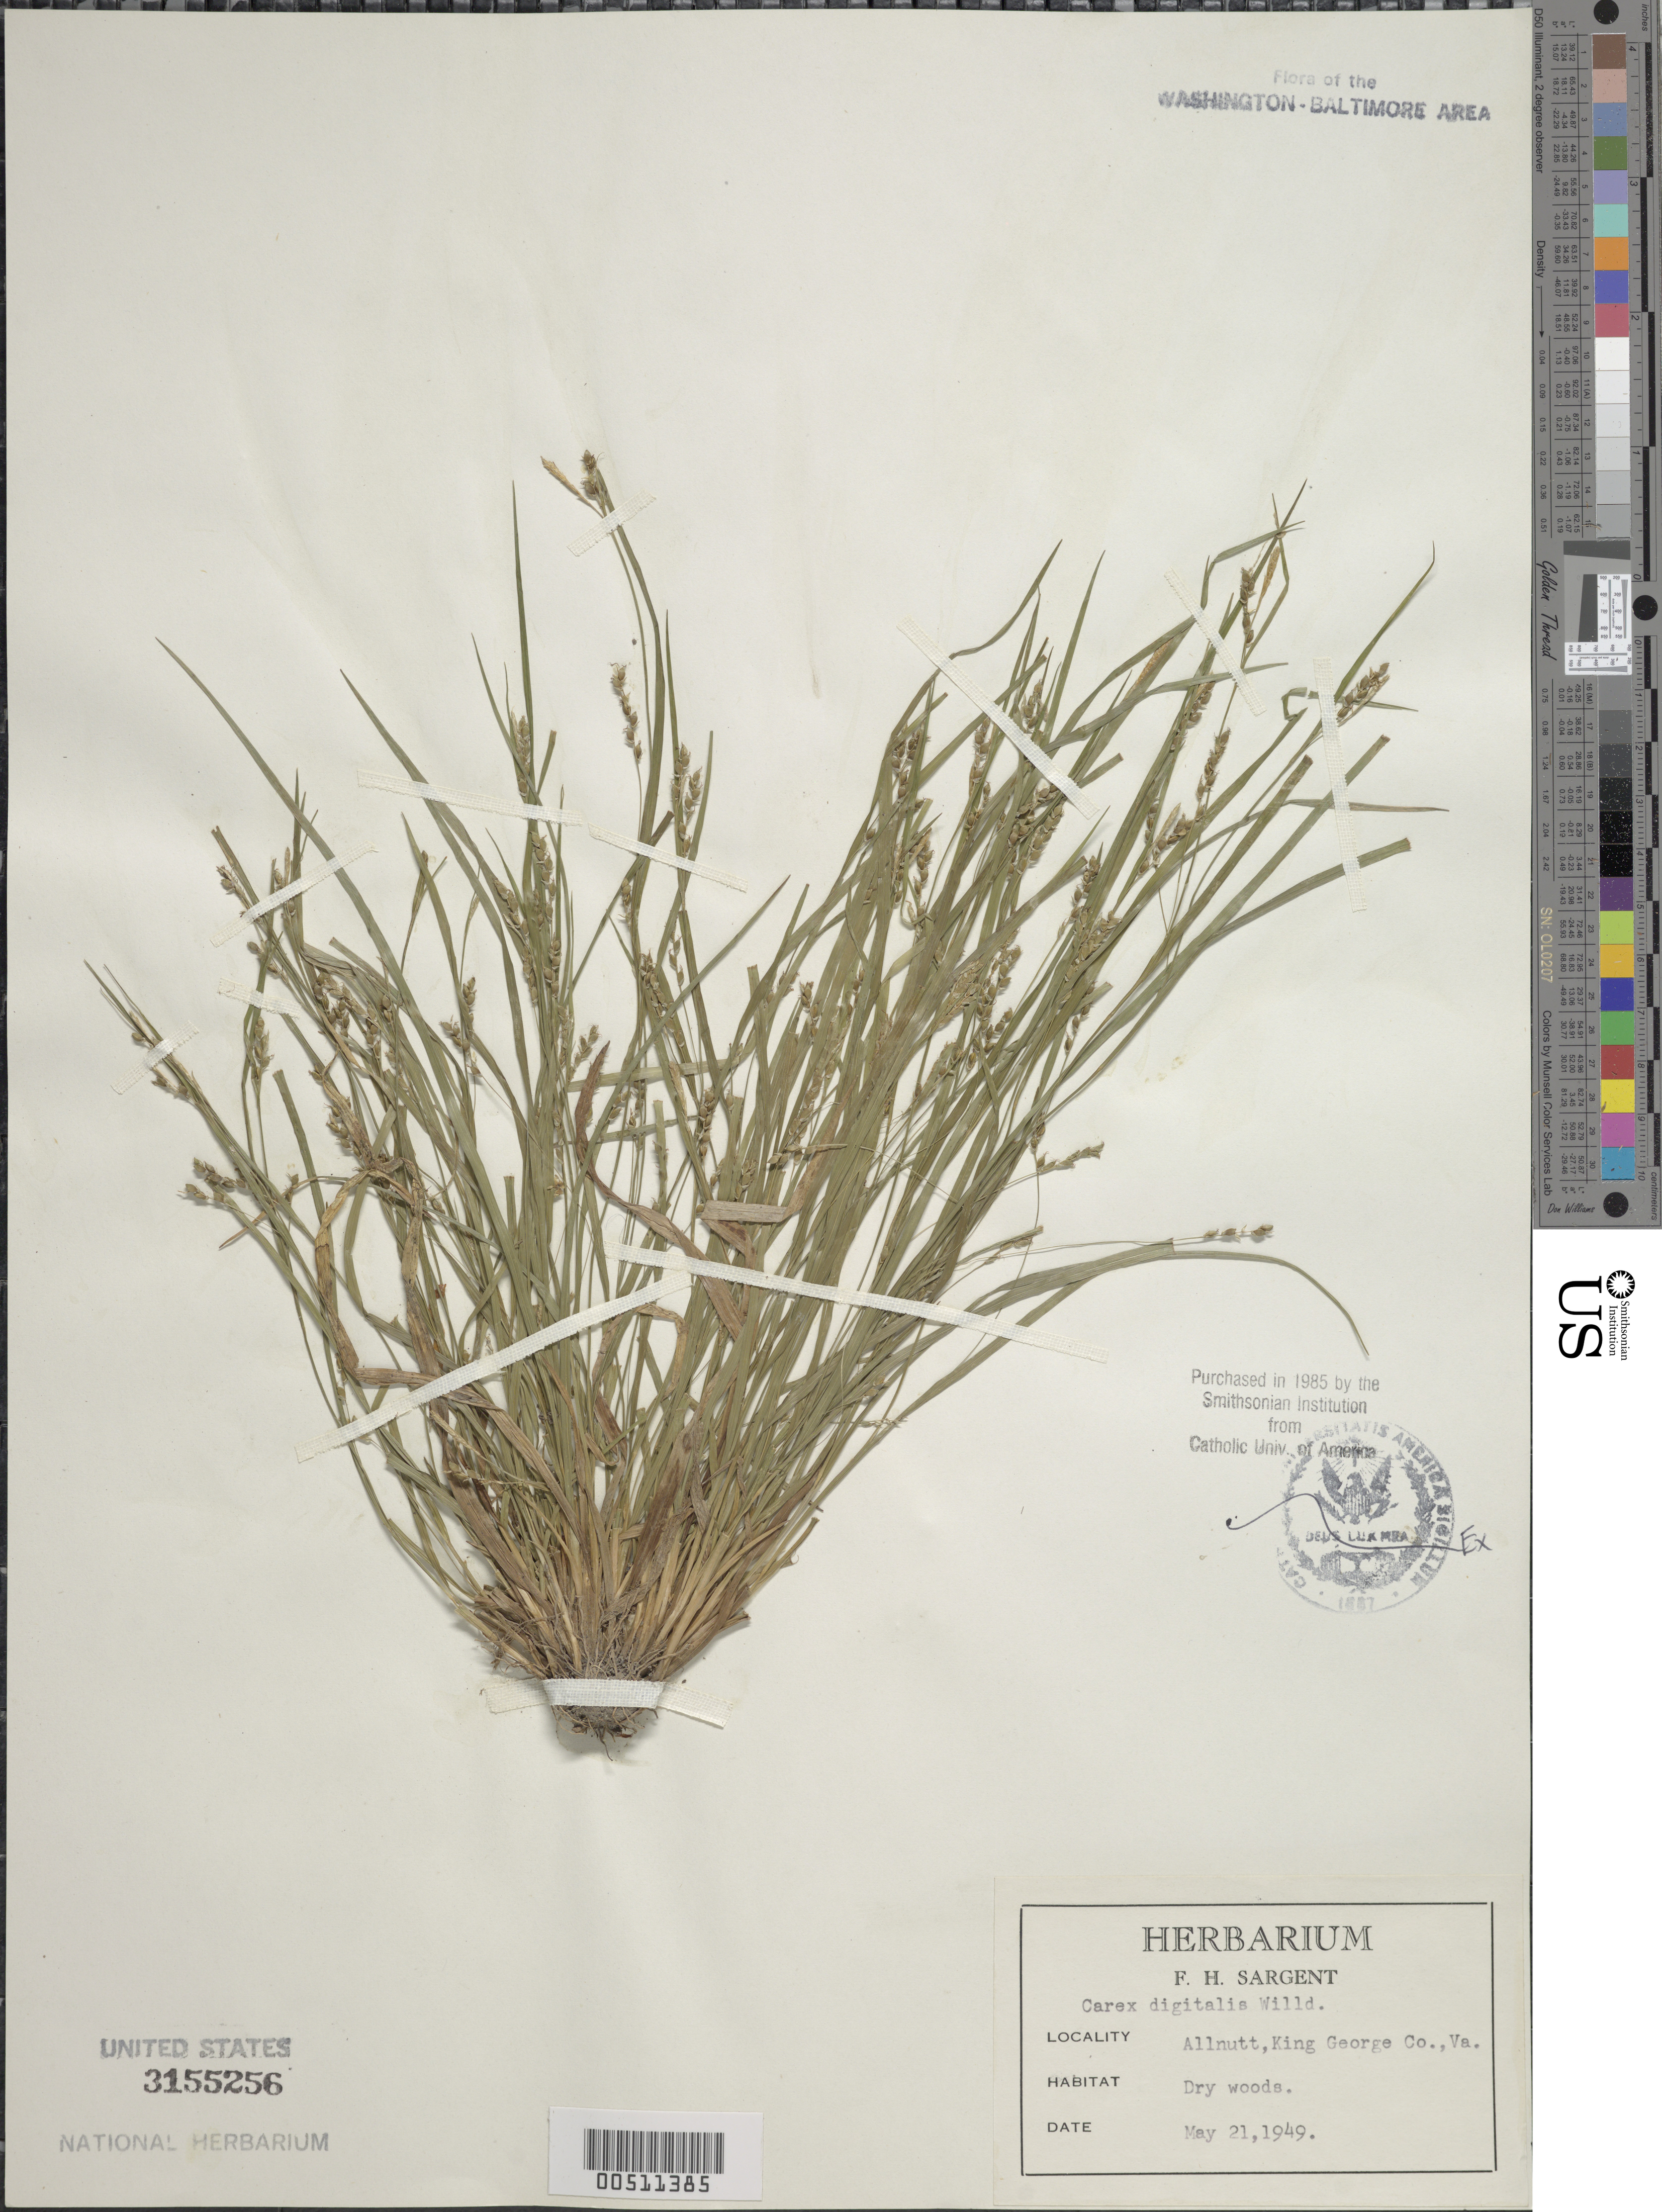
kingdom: Plantae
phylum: Tracheophyta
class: Liliopsida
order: Poales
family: Cyperaceae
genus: Carex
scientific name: Carex digitalis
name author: Willd.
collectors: J. Sargent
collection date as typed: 21 May 1949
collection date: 1949-05-21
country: United States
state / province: Virginia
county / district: King George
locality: Allnutt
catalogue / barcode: US 3155256